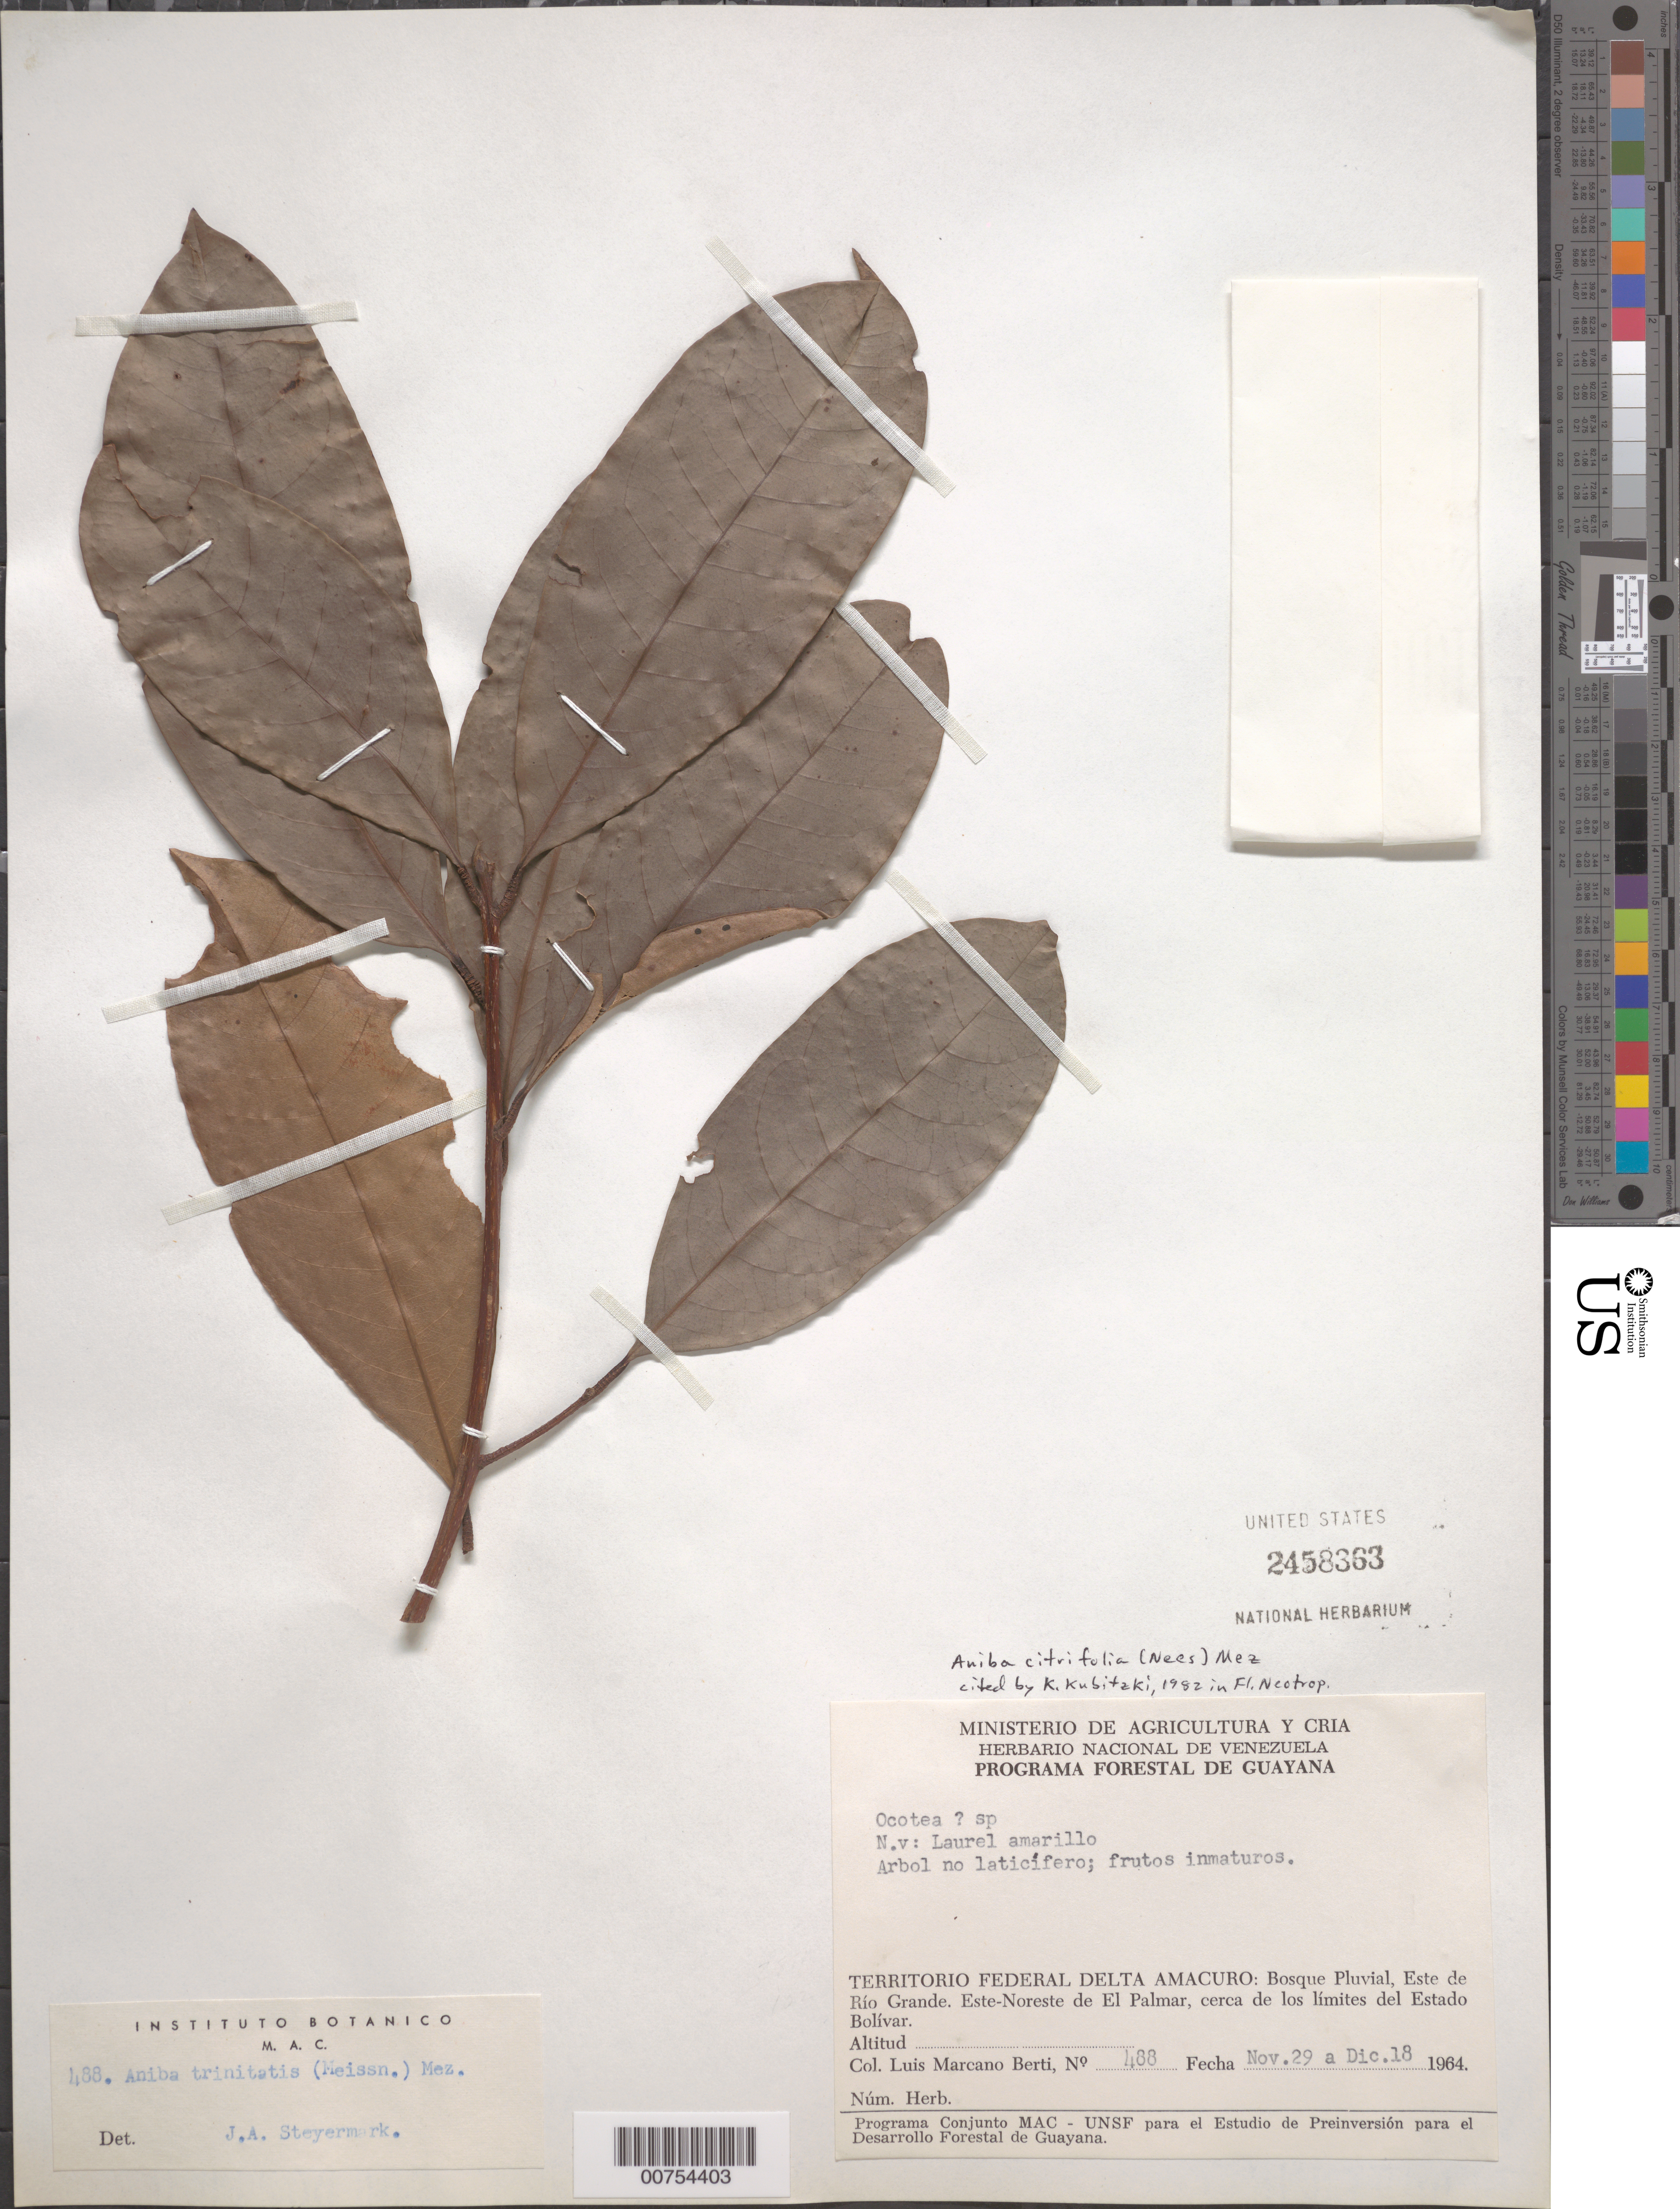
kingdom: Plantae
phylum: Tracheophyta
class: Magnoliopsida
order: Laurales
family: Lauraceae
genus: Aniba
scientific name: Aniba citrifolia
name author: (Nees) Mez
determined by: Kubitzki, Klaus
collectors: L. Marcano-Berti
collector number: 488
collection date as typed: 29-Nov-64 to 18-Dec-64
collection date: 1964-11-29/1964-12-18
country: Venezuela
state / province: Delta Amacuro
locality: Este de Río Grande, ENE de El Palmar, cerca de los limites del Estado Bolívar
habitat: Bosque pluvial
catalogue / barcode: US 2458363